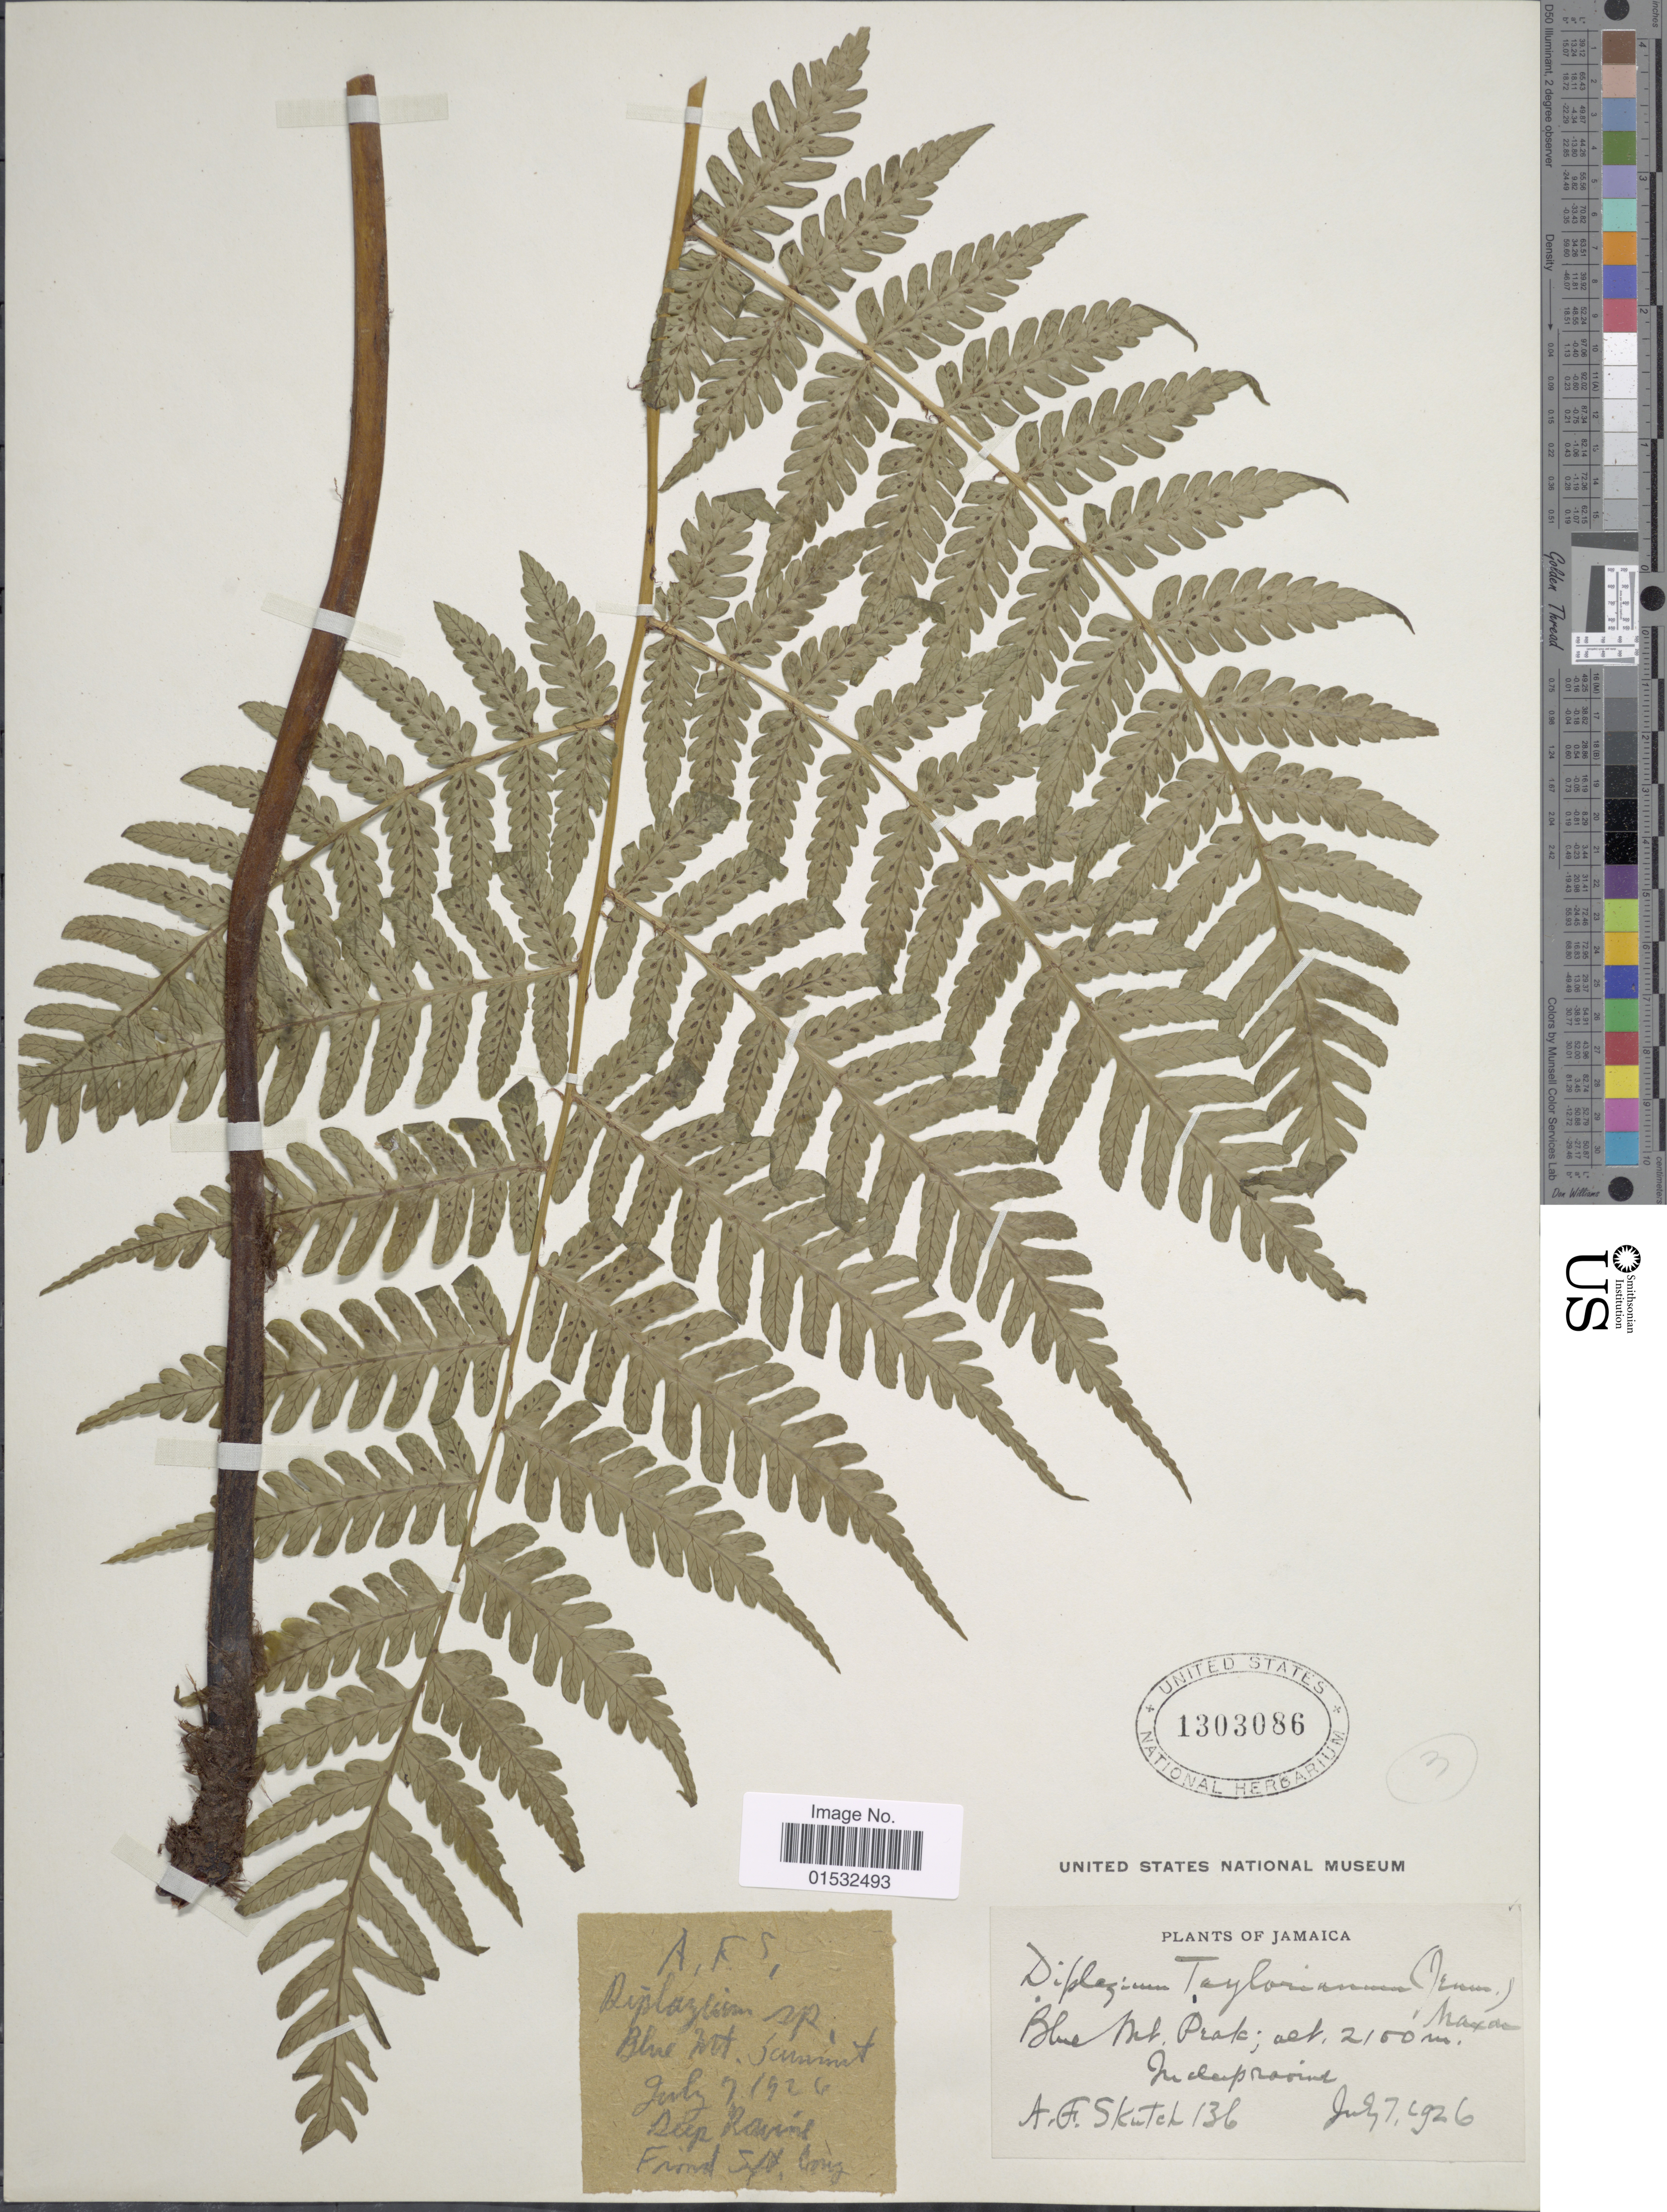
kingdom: Plantae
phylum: Tracheophyta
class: Polypodiopsida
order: Polypodiales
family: Athyriaceae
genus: Diplazium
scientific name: Diplazium taylorianum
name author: (Jenman) Maxon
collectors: A. F. Skutch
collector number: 136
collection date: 1926-07-07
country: Jamaica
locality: Blue Mt. Peak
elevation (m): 2100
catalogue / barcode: US 1303086